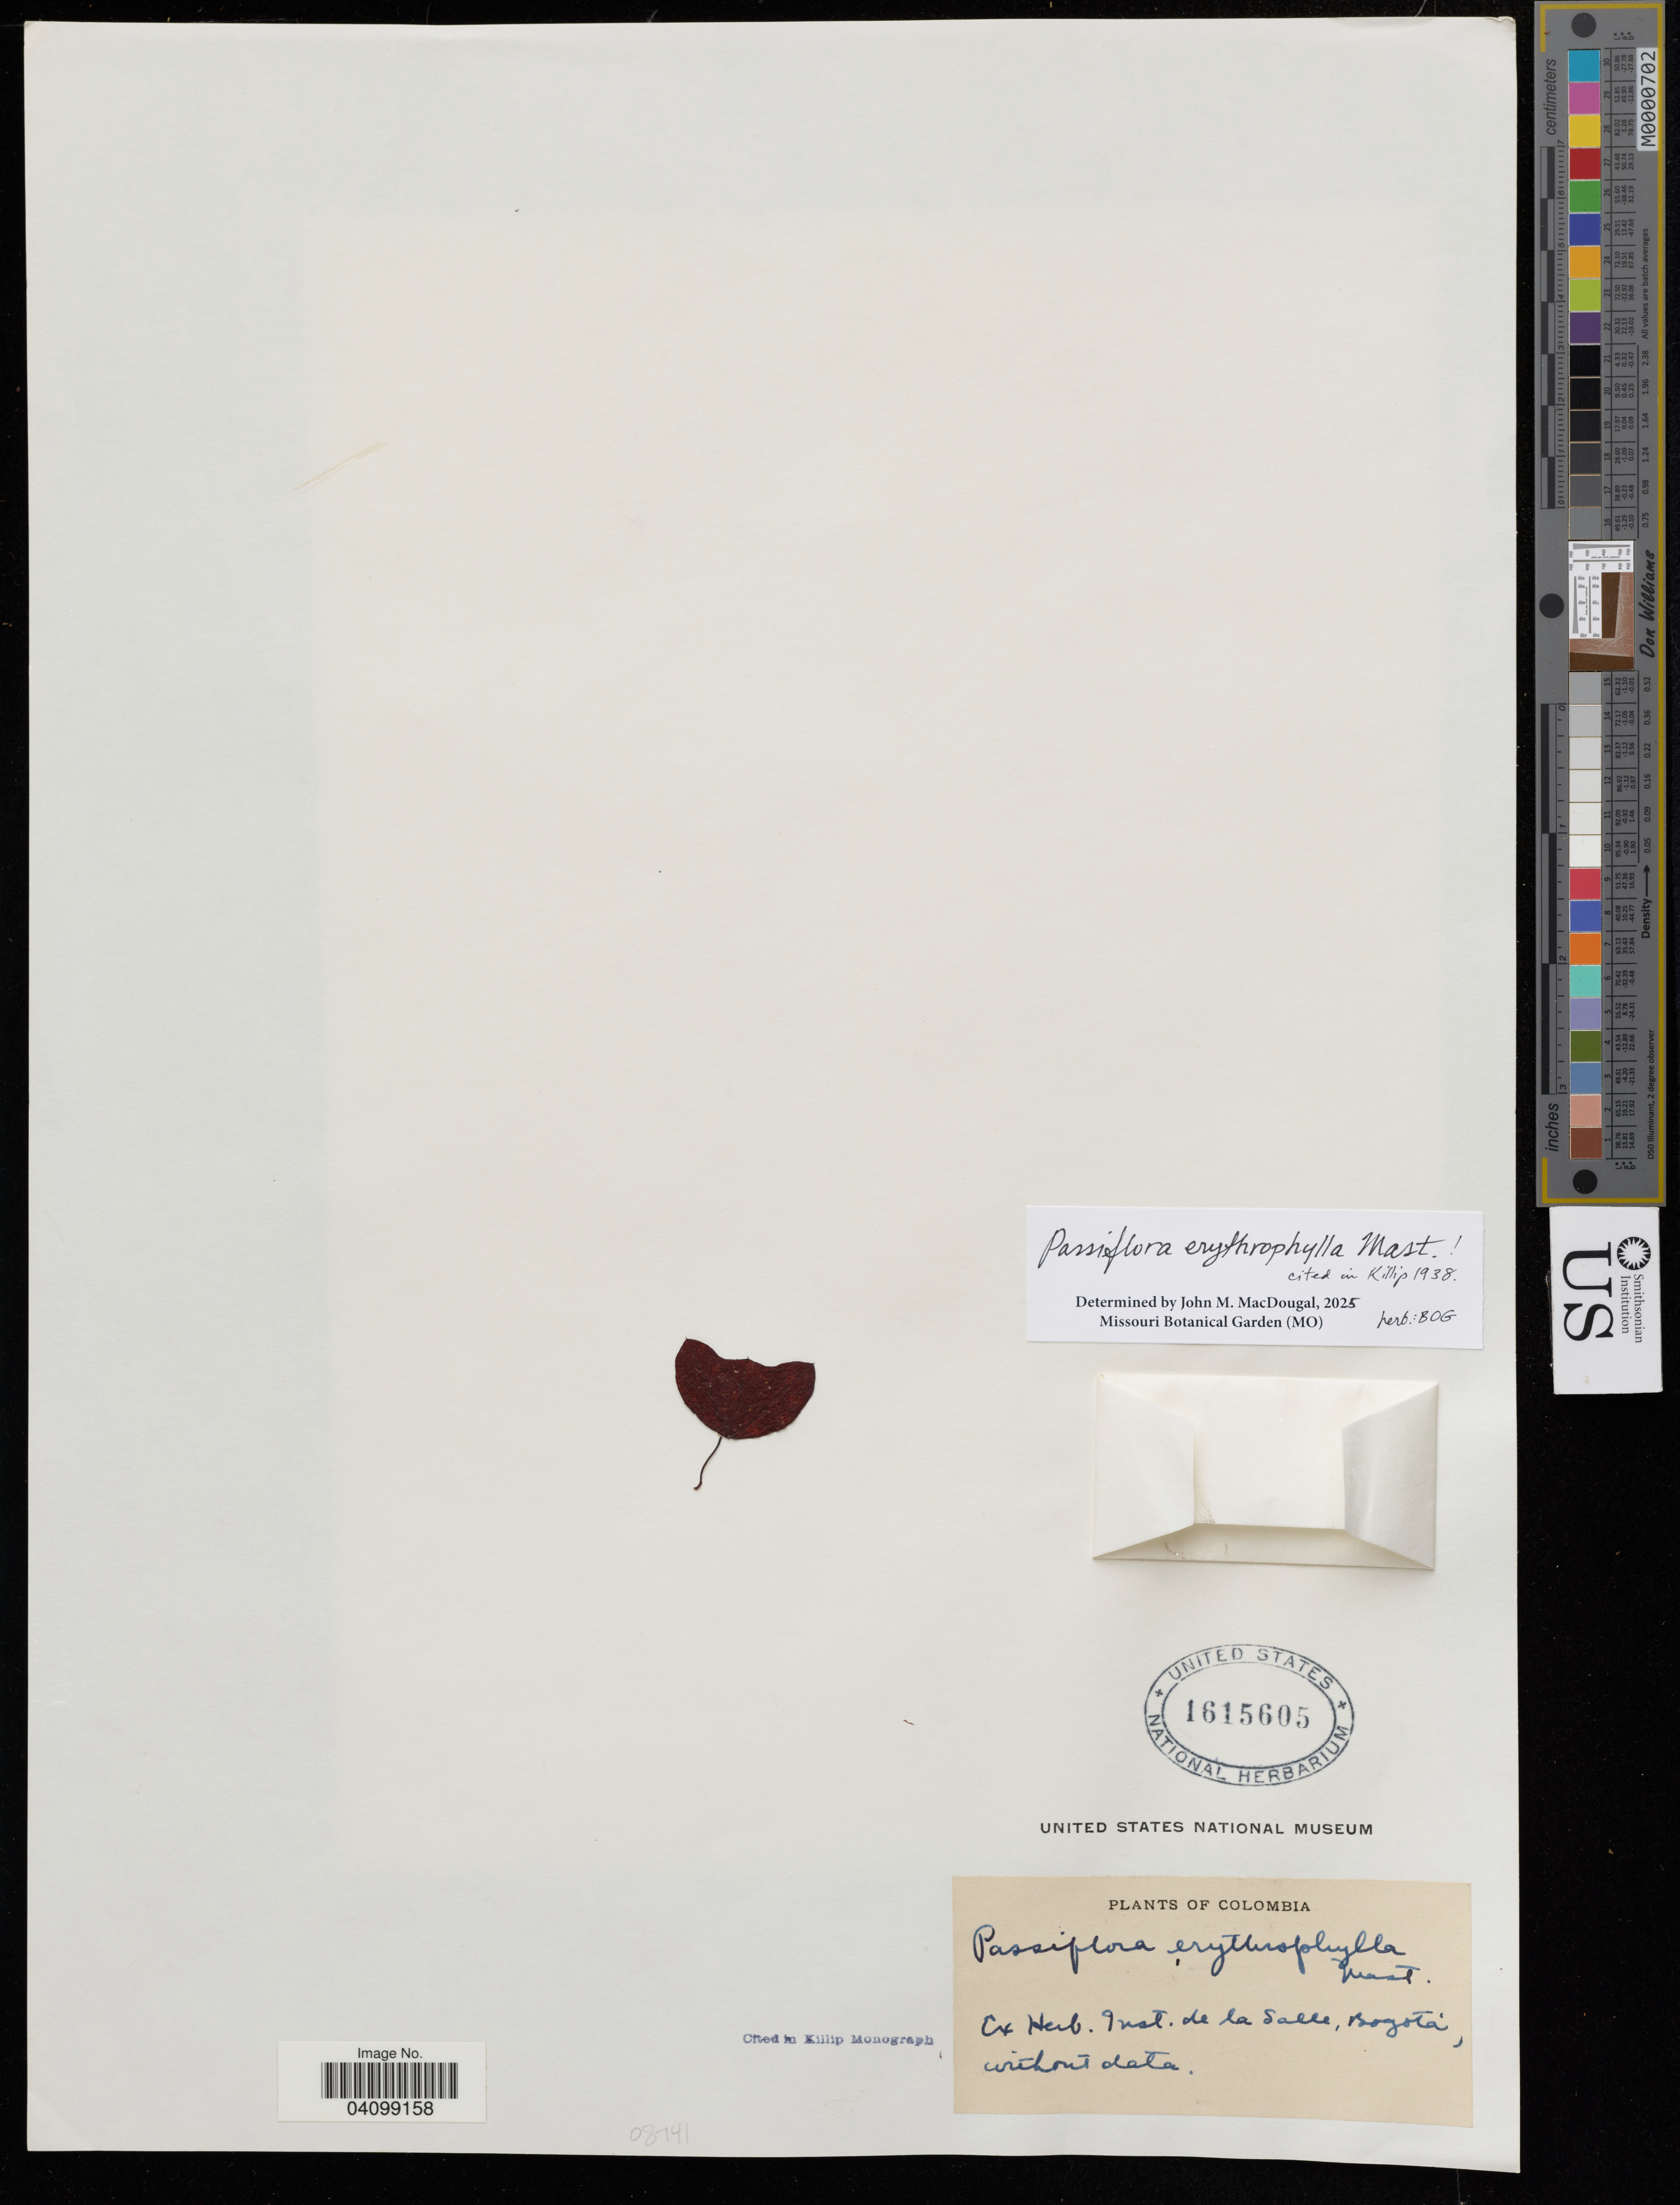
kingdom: Plantae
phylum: Tracheophyta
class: Magnoliopsida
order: Malpighiales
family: Passifloraceae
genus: Passiflora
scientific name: Passiflora erythrophylla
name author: Mast.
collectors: ex herb. Instituto de la Salle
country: Colombia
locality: Bogota.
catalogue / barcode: US 1615605